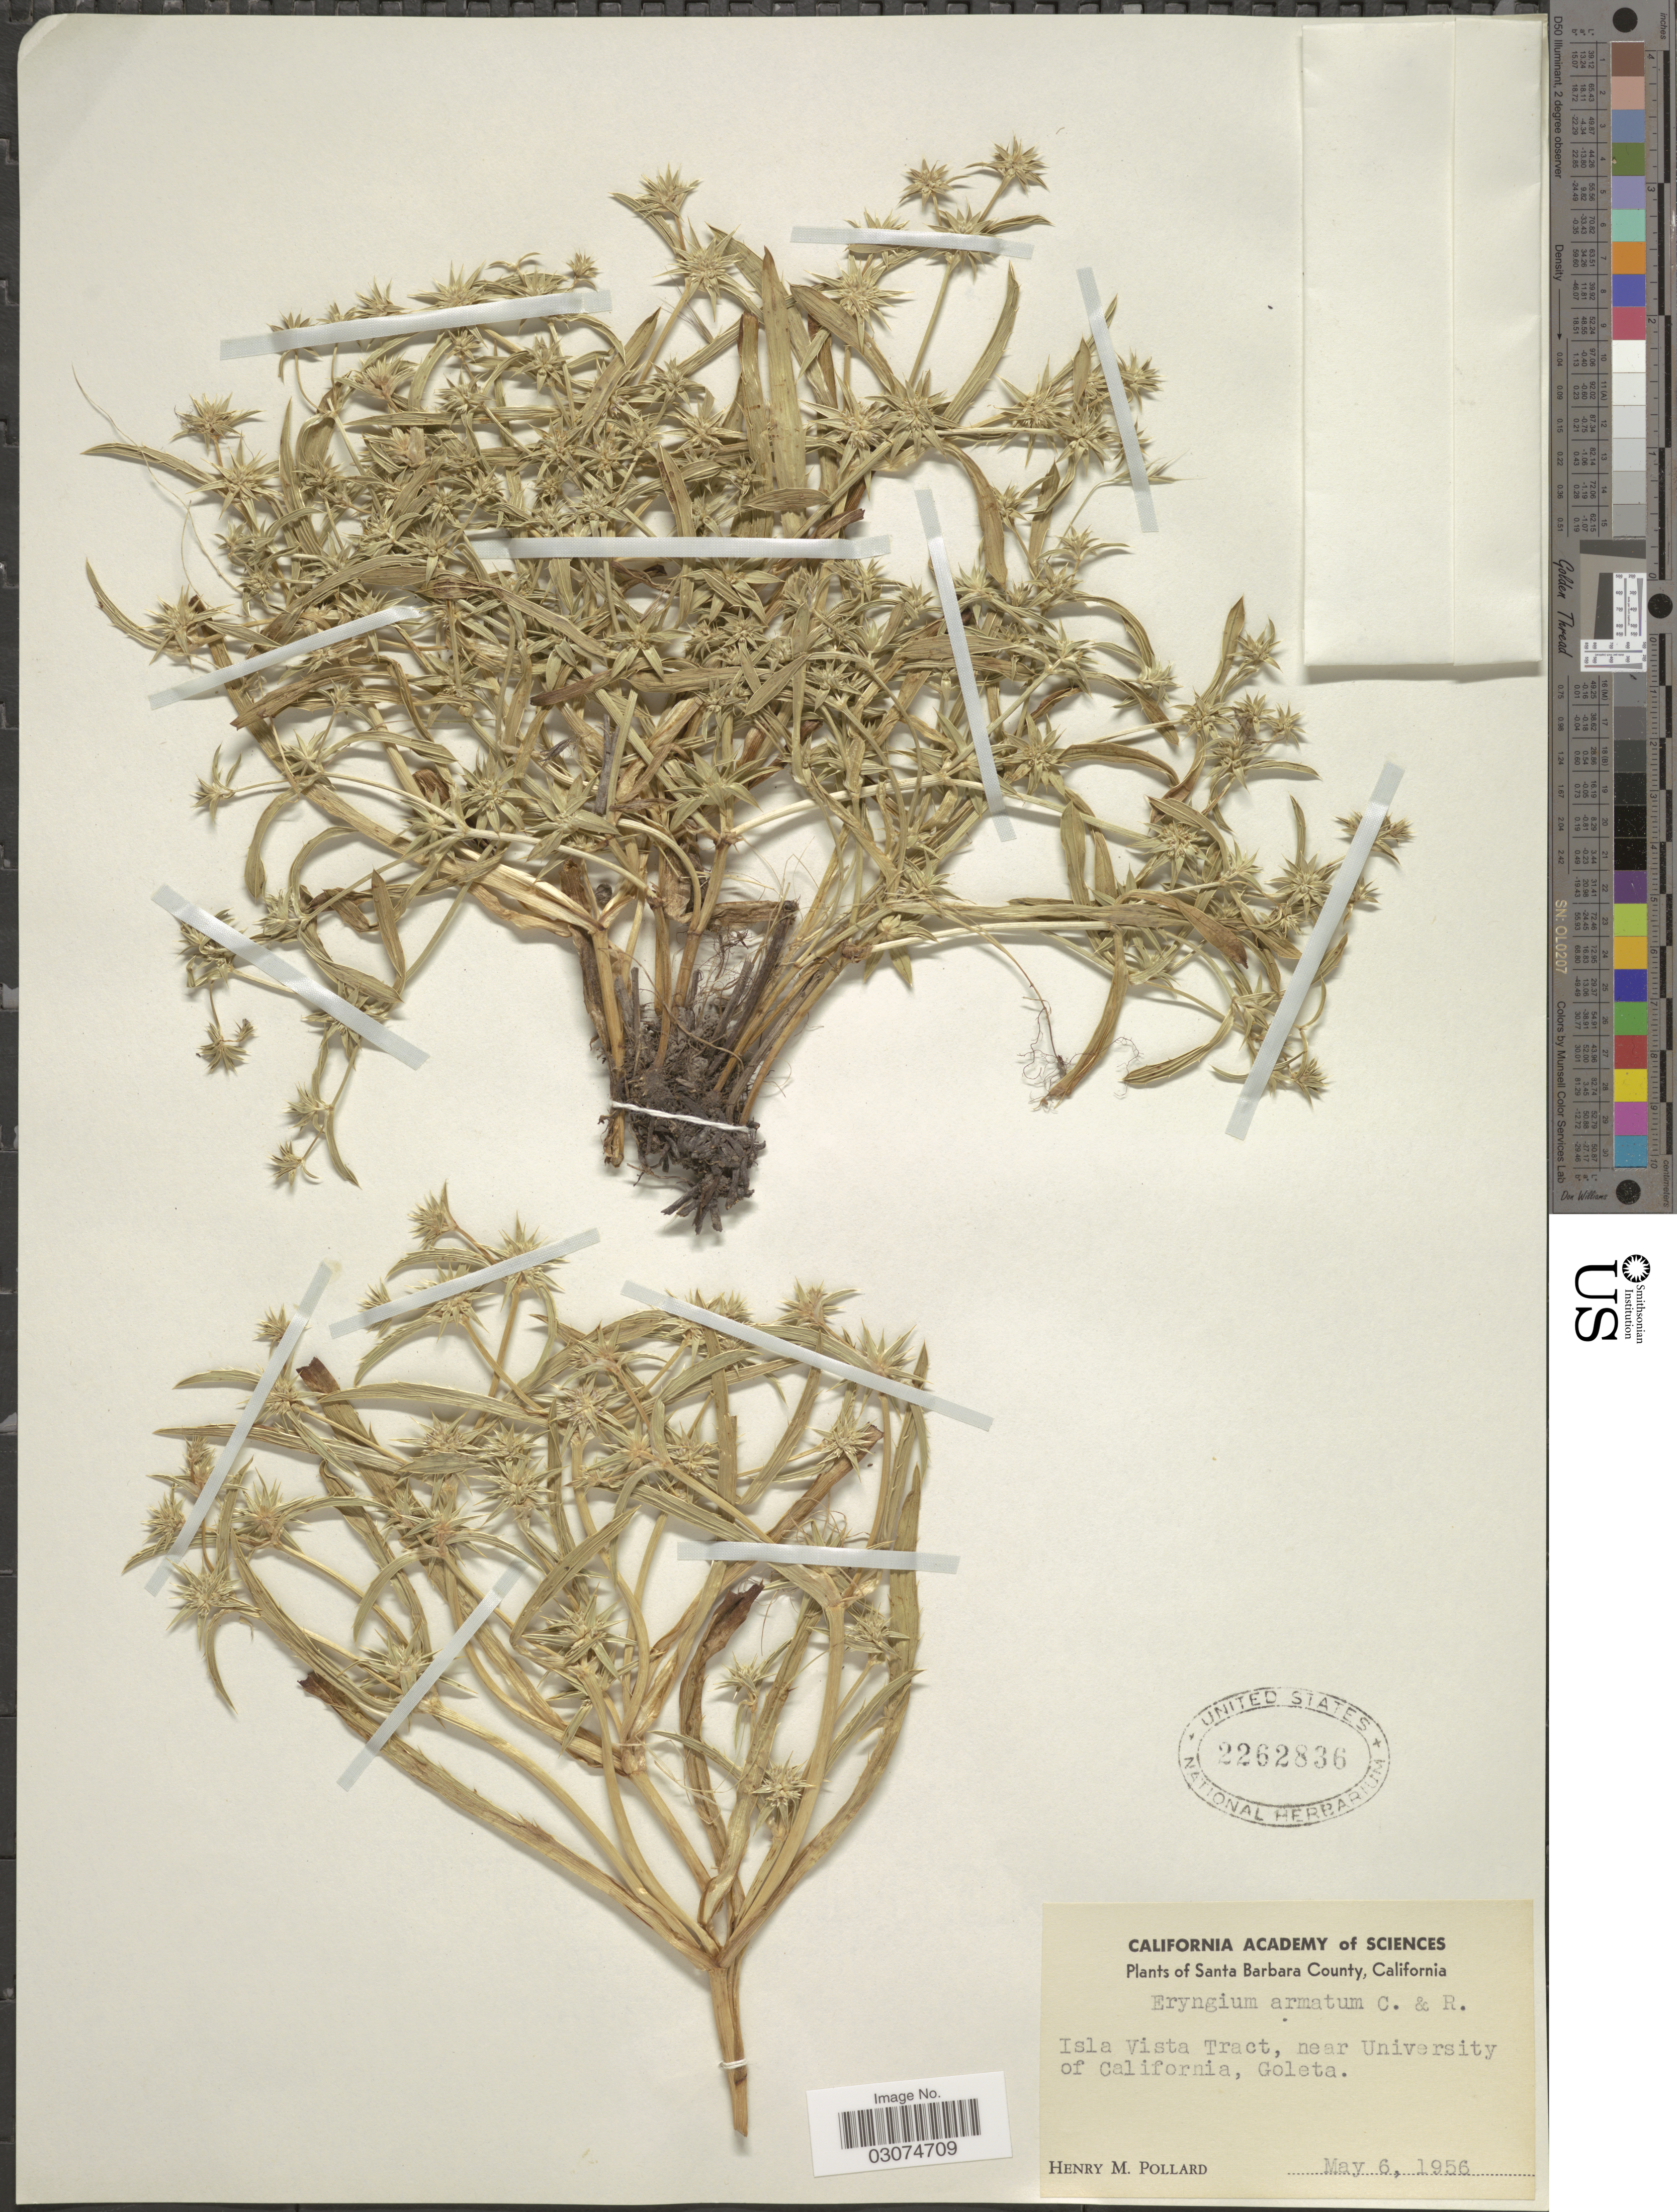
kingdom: Plantae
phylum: Tracheophyta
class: Magnoliopsida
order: Apiales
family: Apiaceae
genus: Eryngium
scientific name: Eryngium armatum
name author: (S. Watson) J.M. Coult. & Rose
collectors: H. M. Pollard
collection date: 1956-05-06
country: United States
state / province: California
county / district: Santa Barbara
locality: Santa Barbara County. Isla Vista Tract, near University of California, Goleta.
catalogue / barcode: US 2262836